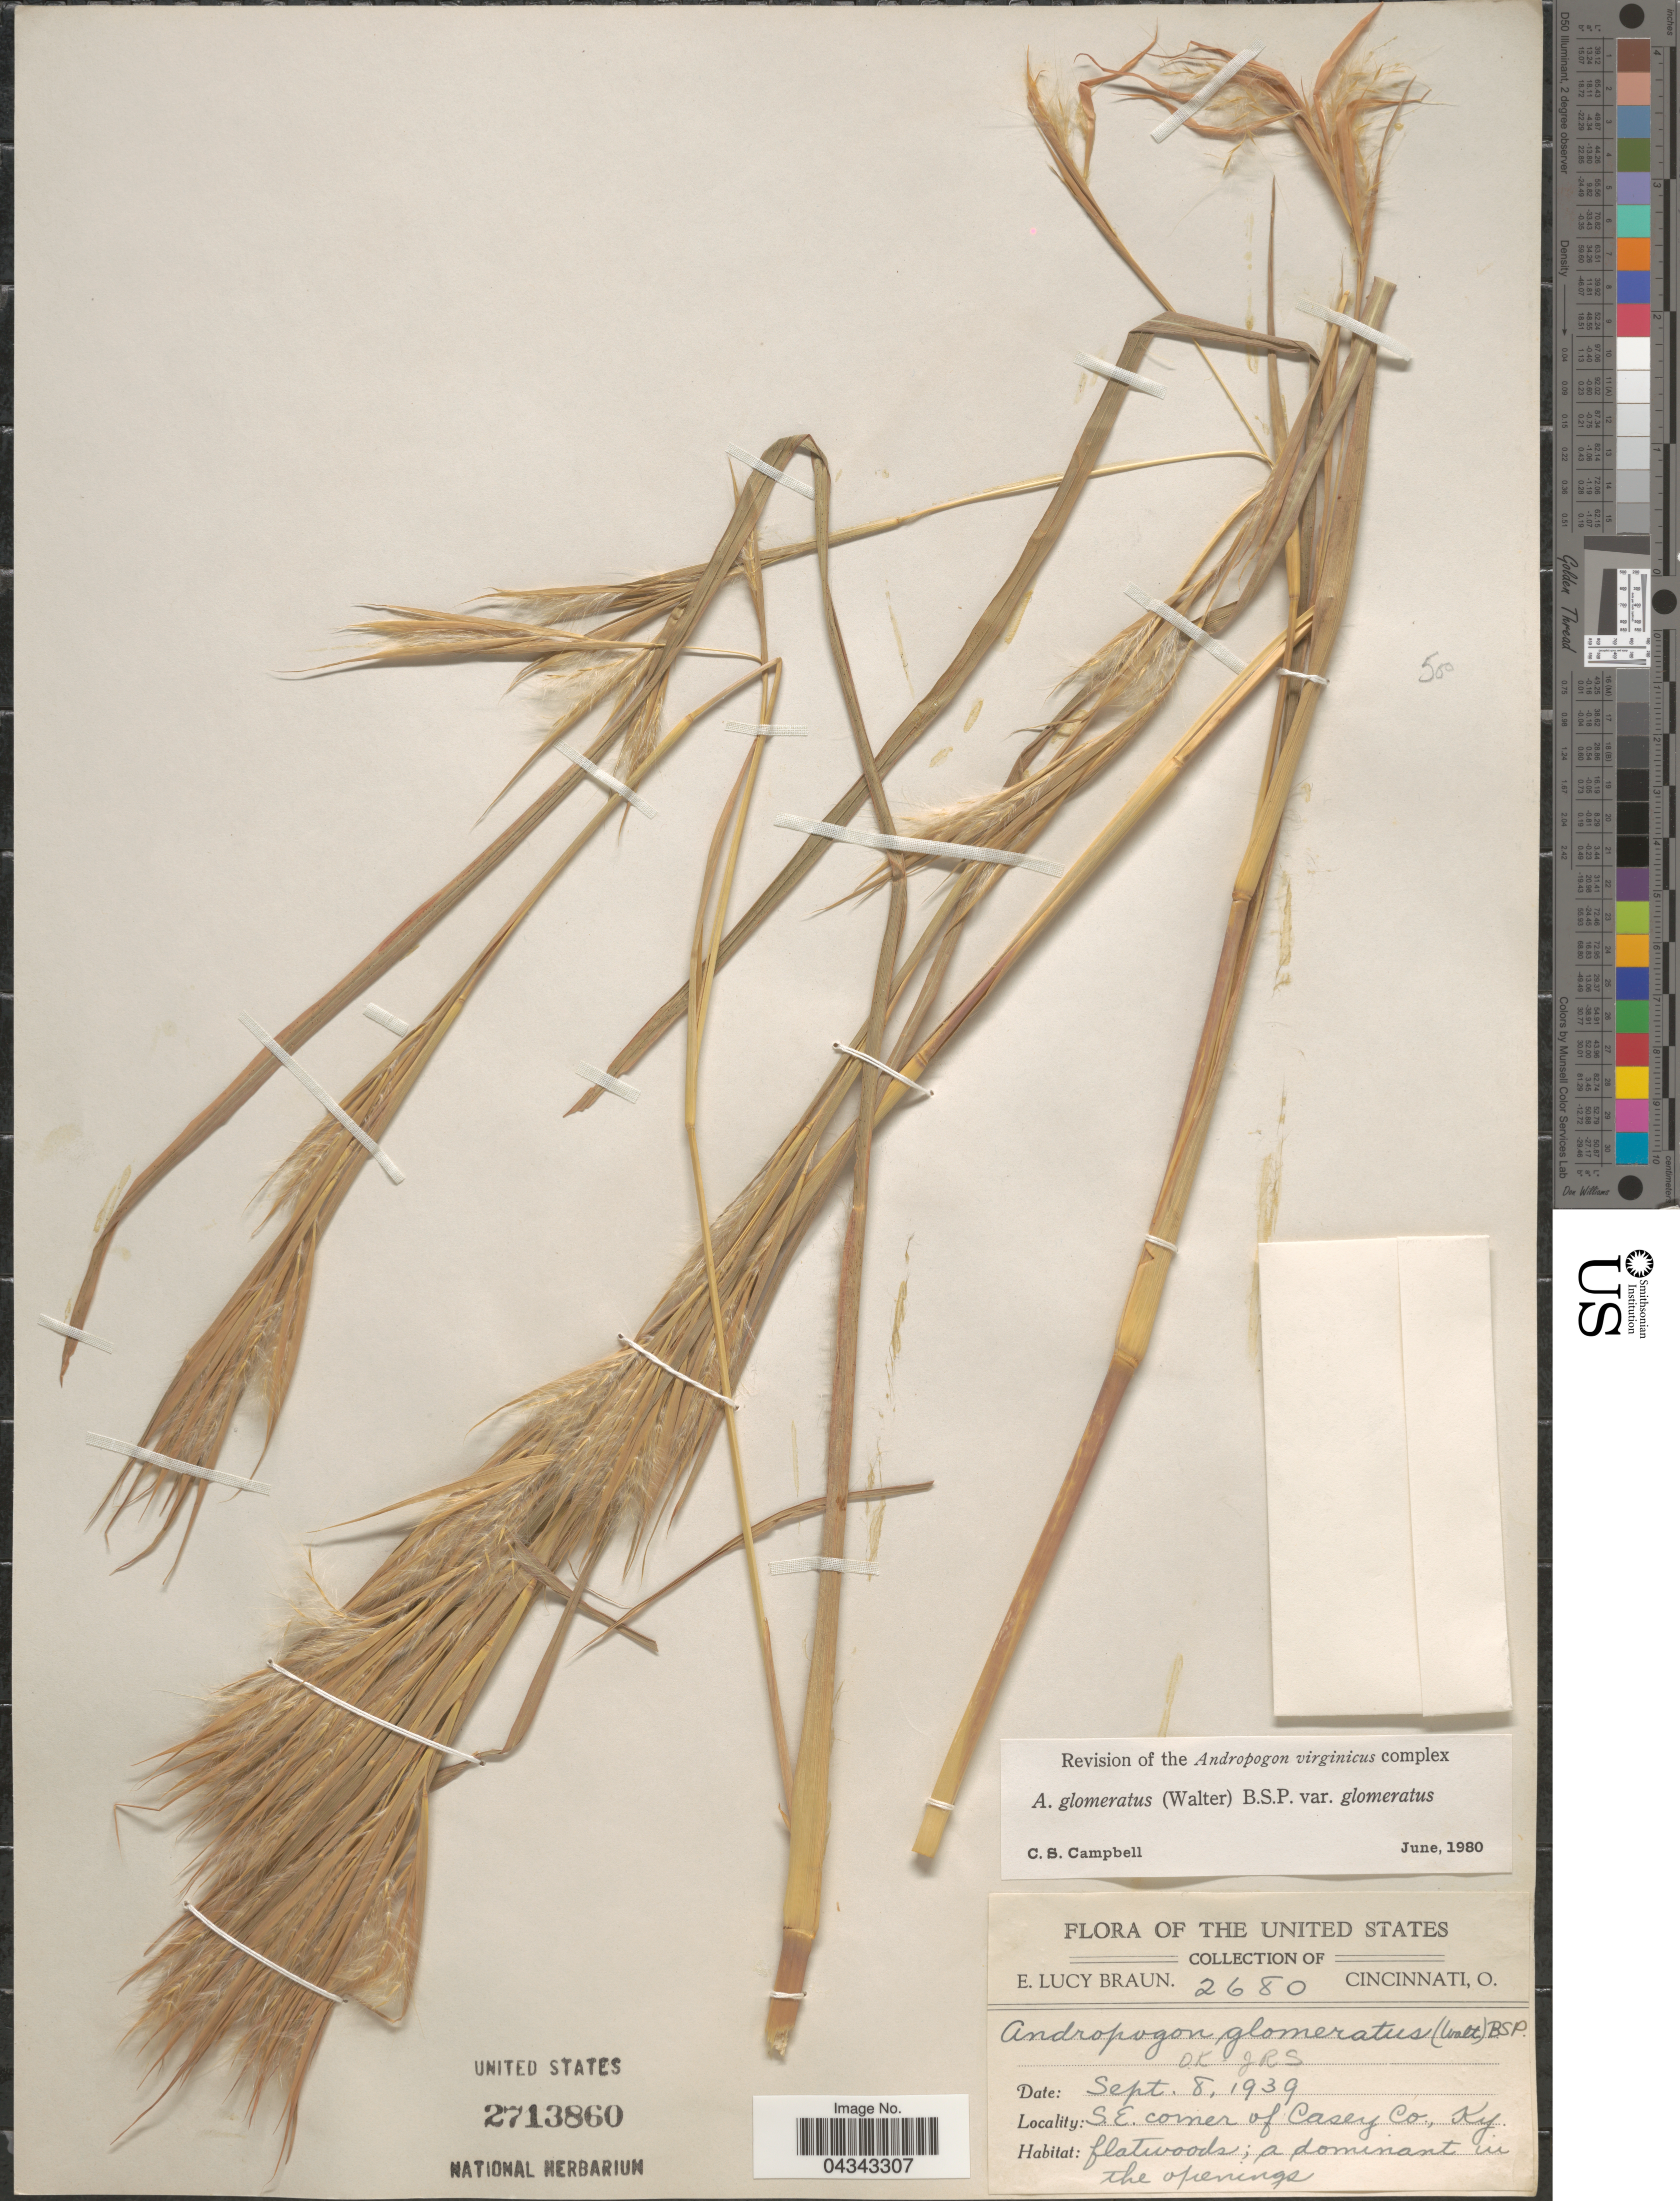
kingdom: Plantae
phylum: Tracheophyta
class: Liliopsida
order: Poales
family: Poaceae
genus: Andropogon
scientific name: Andropogon glomeratus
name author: (Walter) Britton, Stearns & Poggenb.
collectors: E. L. Braun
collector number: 2680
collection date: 1939-09-08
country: United States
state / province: Kentucky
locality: S.E. corner of Casey Co.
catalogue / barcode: US 2713860